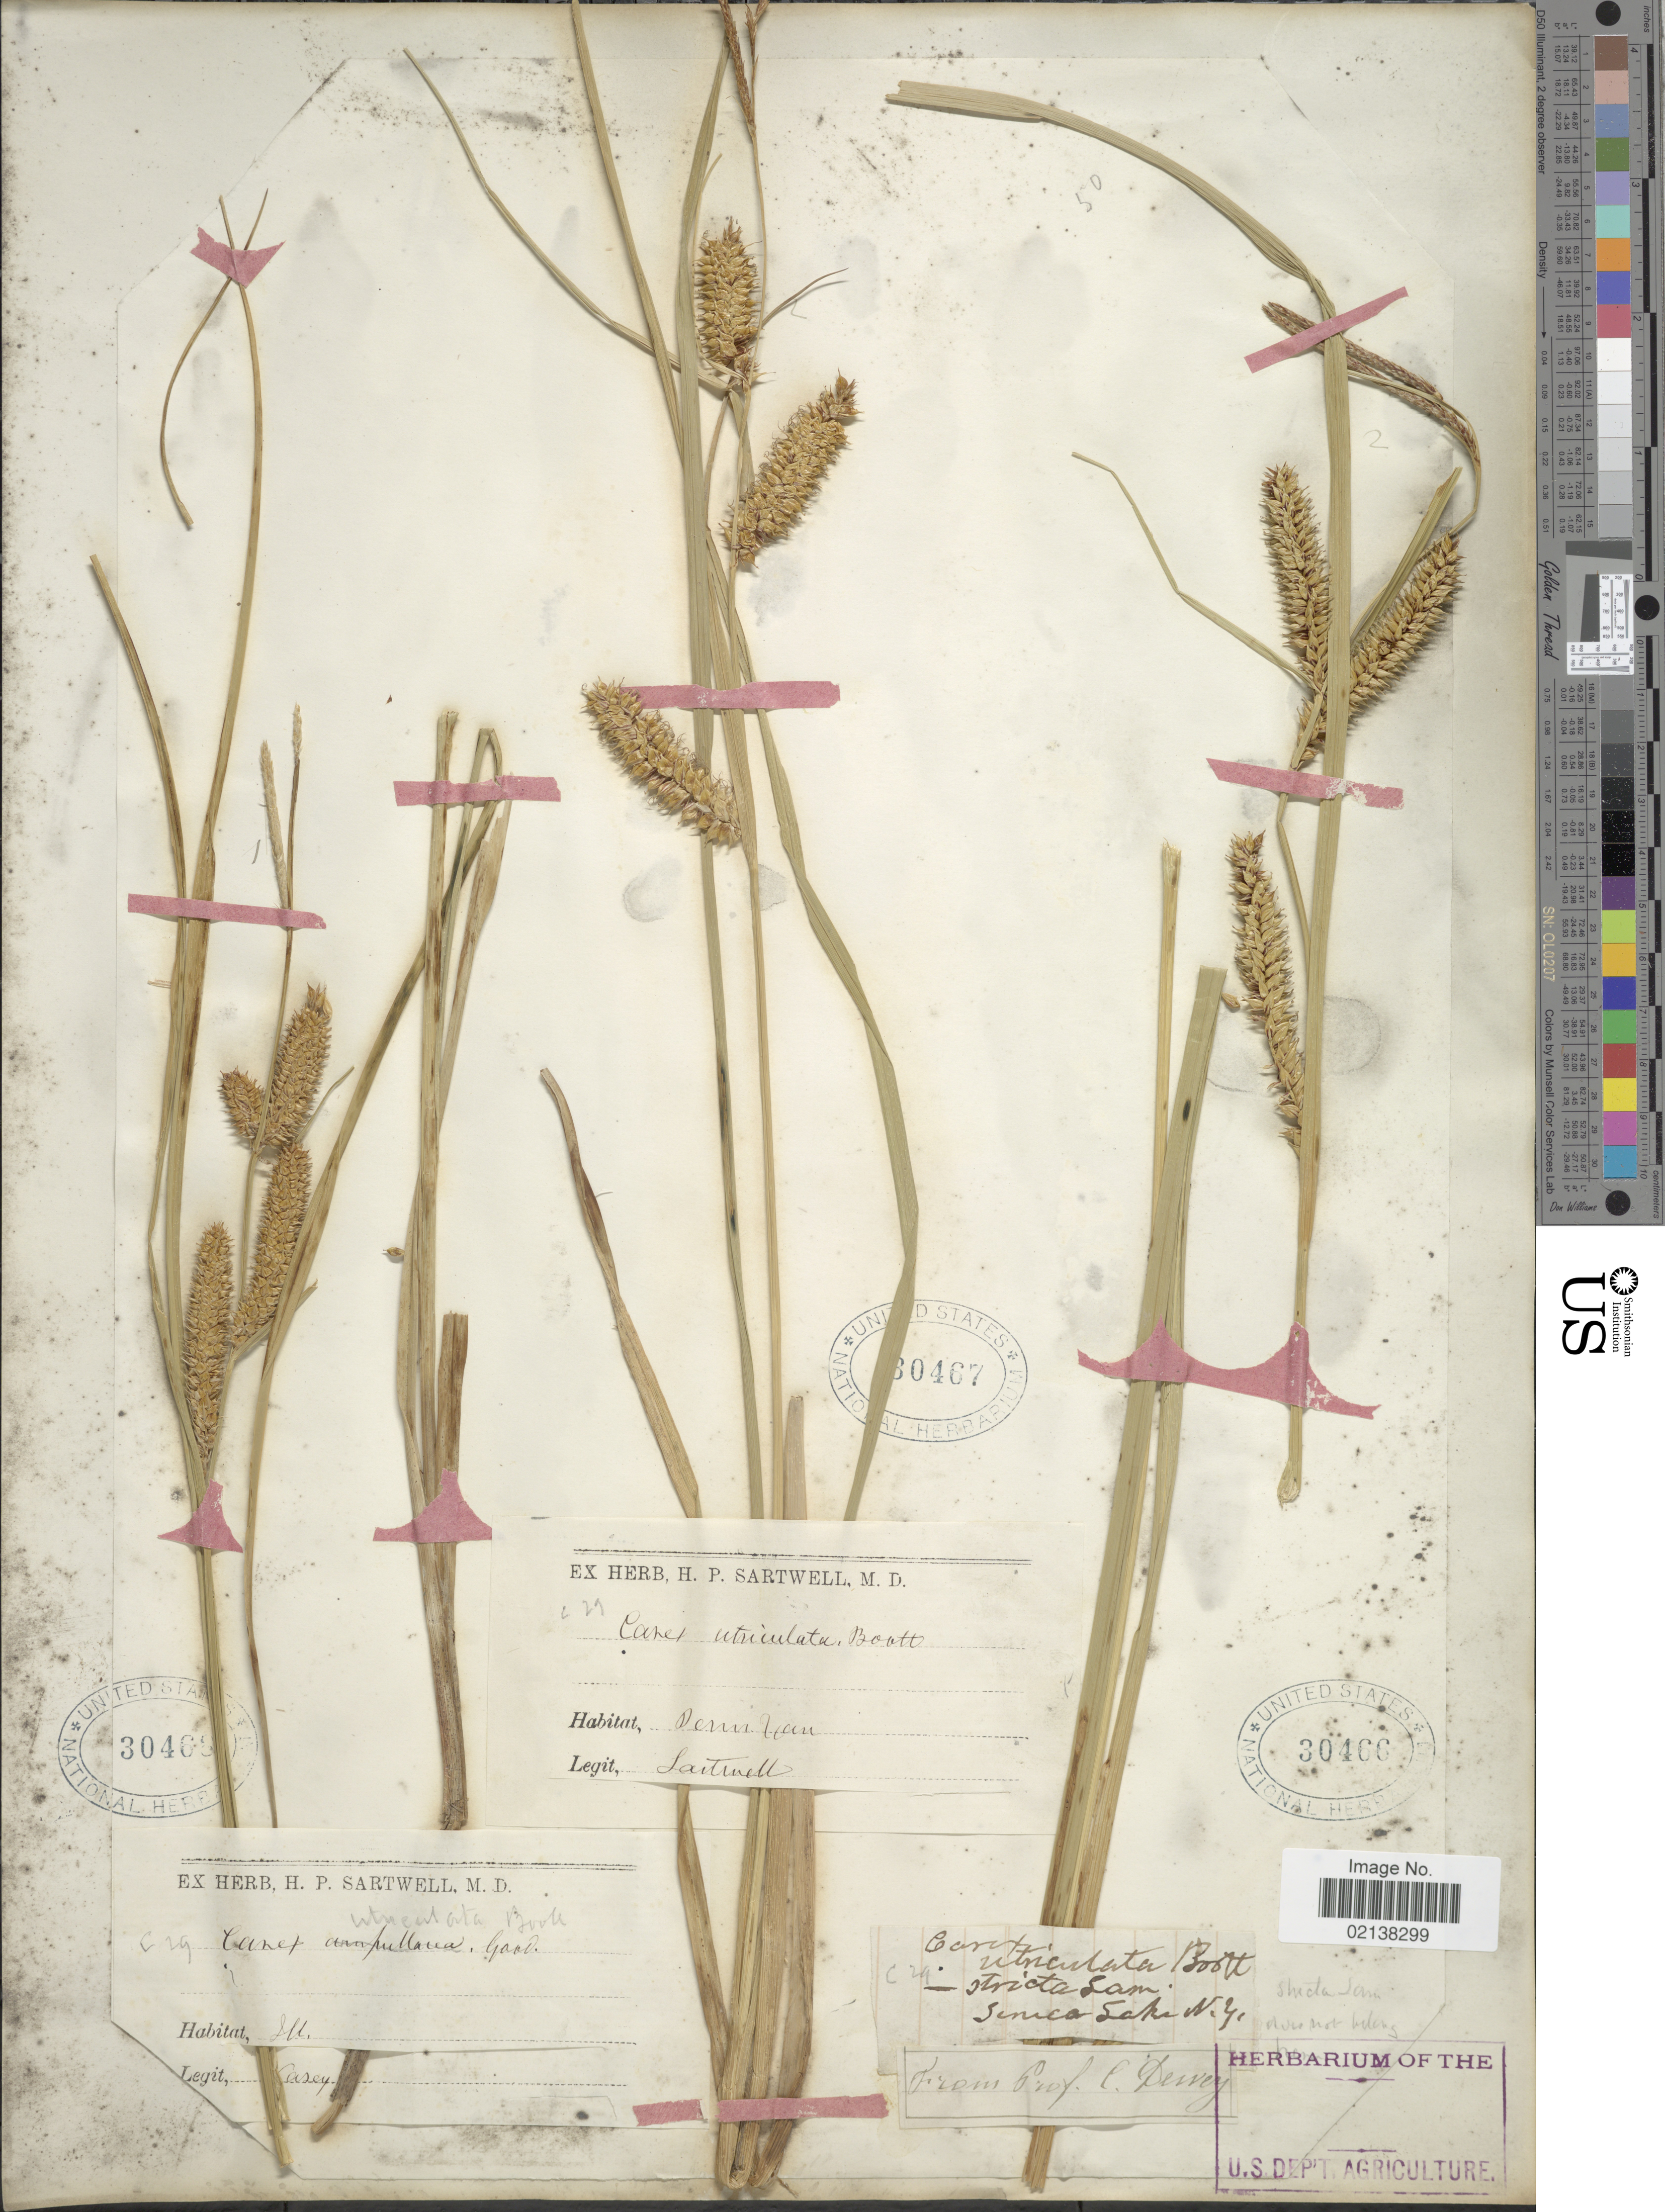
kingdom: Plantae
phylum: Tracheophyta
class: Liliopsida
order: Poales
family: Cyperaceae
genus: Carex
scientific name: Carex utriculata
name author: Boott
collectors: Vasey, --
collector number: C29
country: United States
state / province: Illinois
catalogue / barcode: US 30468